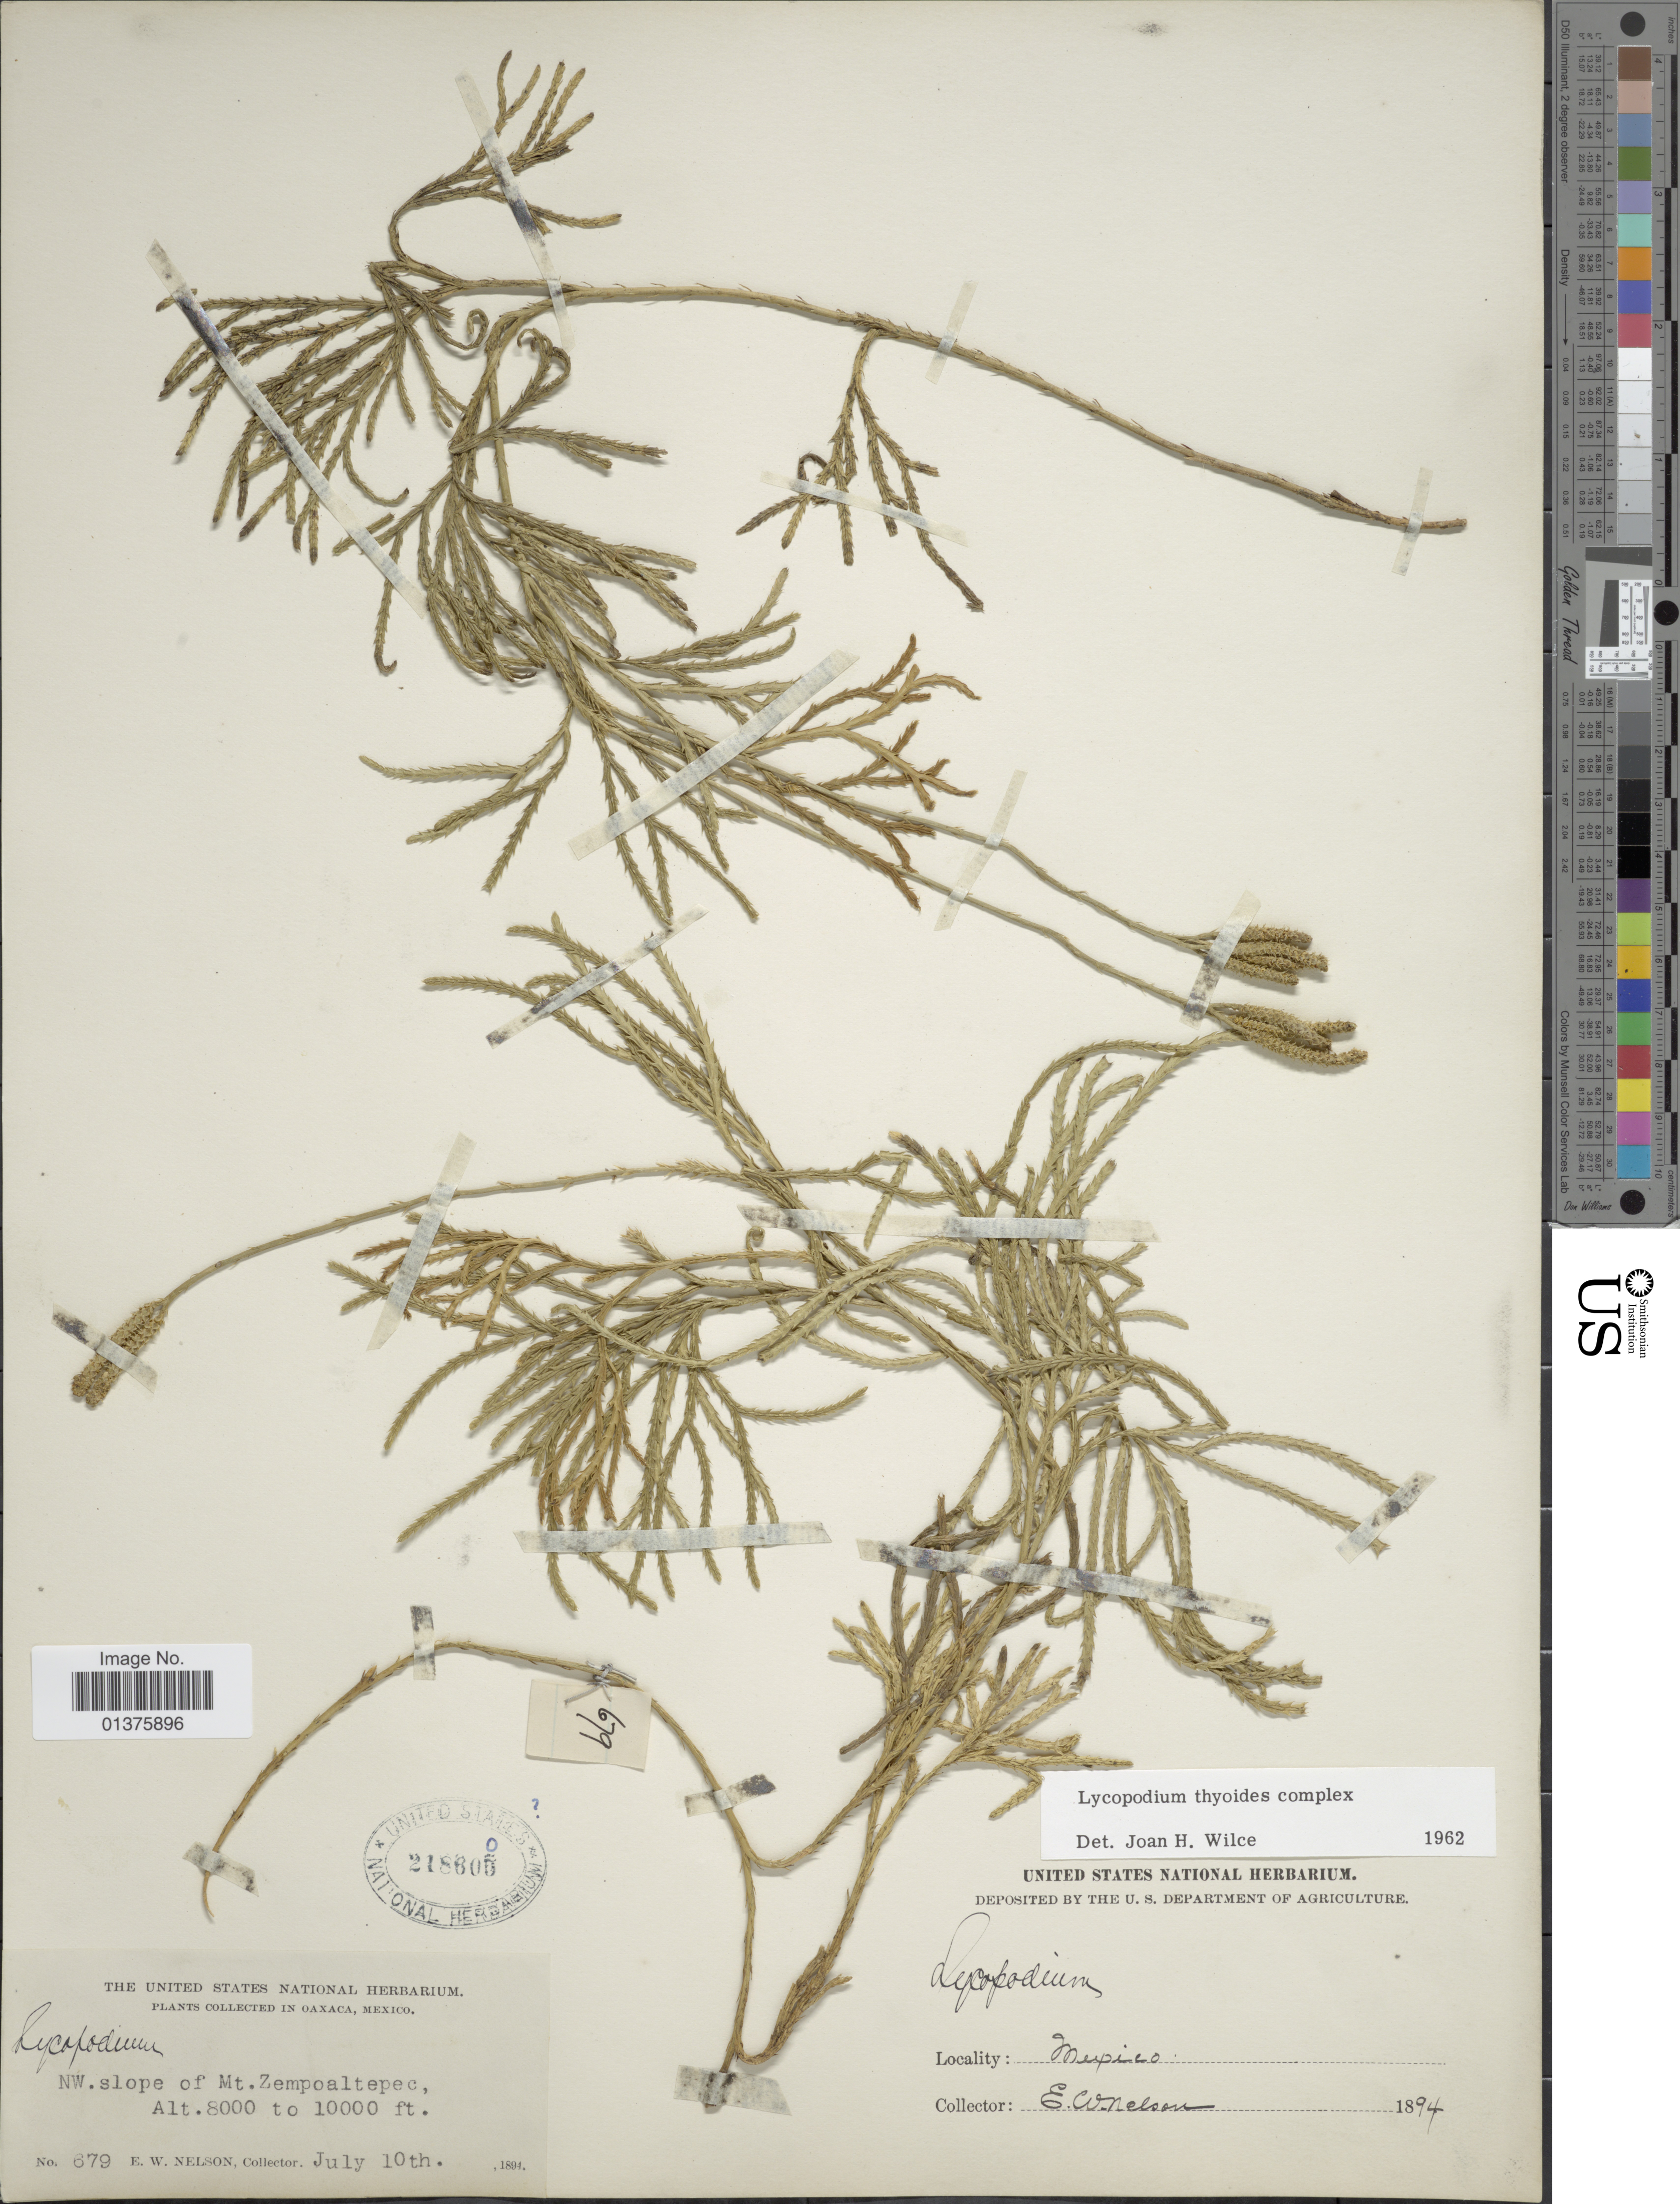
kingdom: Plantae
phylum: Tracheophyta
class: Lycopodiopsida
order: Lycopodiales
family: Lycopodiaceae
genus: Diphasiastrum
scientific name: Diphasiastrum thyoides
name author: (Humb. & Bonpl. ex Willd.) Holub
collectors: E. W. Nelson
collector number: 679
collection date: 1894-07-10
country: Mexico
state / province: Oaxaca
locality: NW. slope of Mt. Zempoaltepec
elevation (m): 2438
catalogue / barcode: US 218600